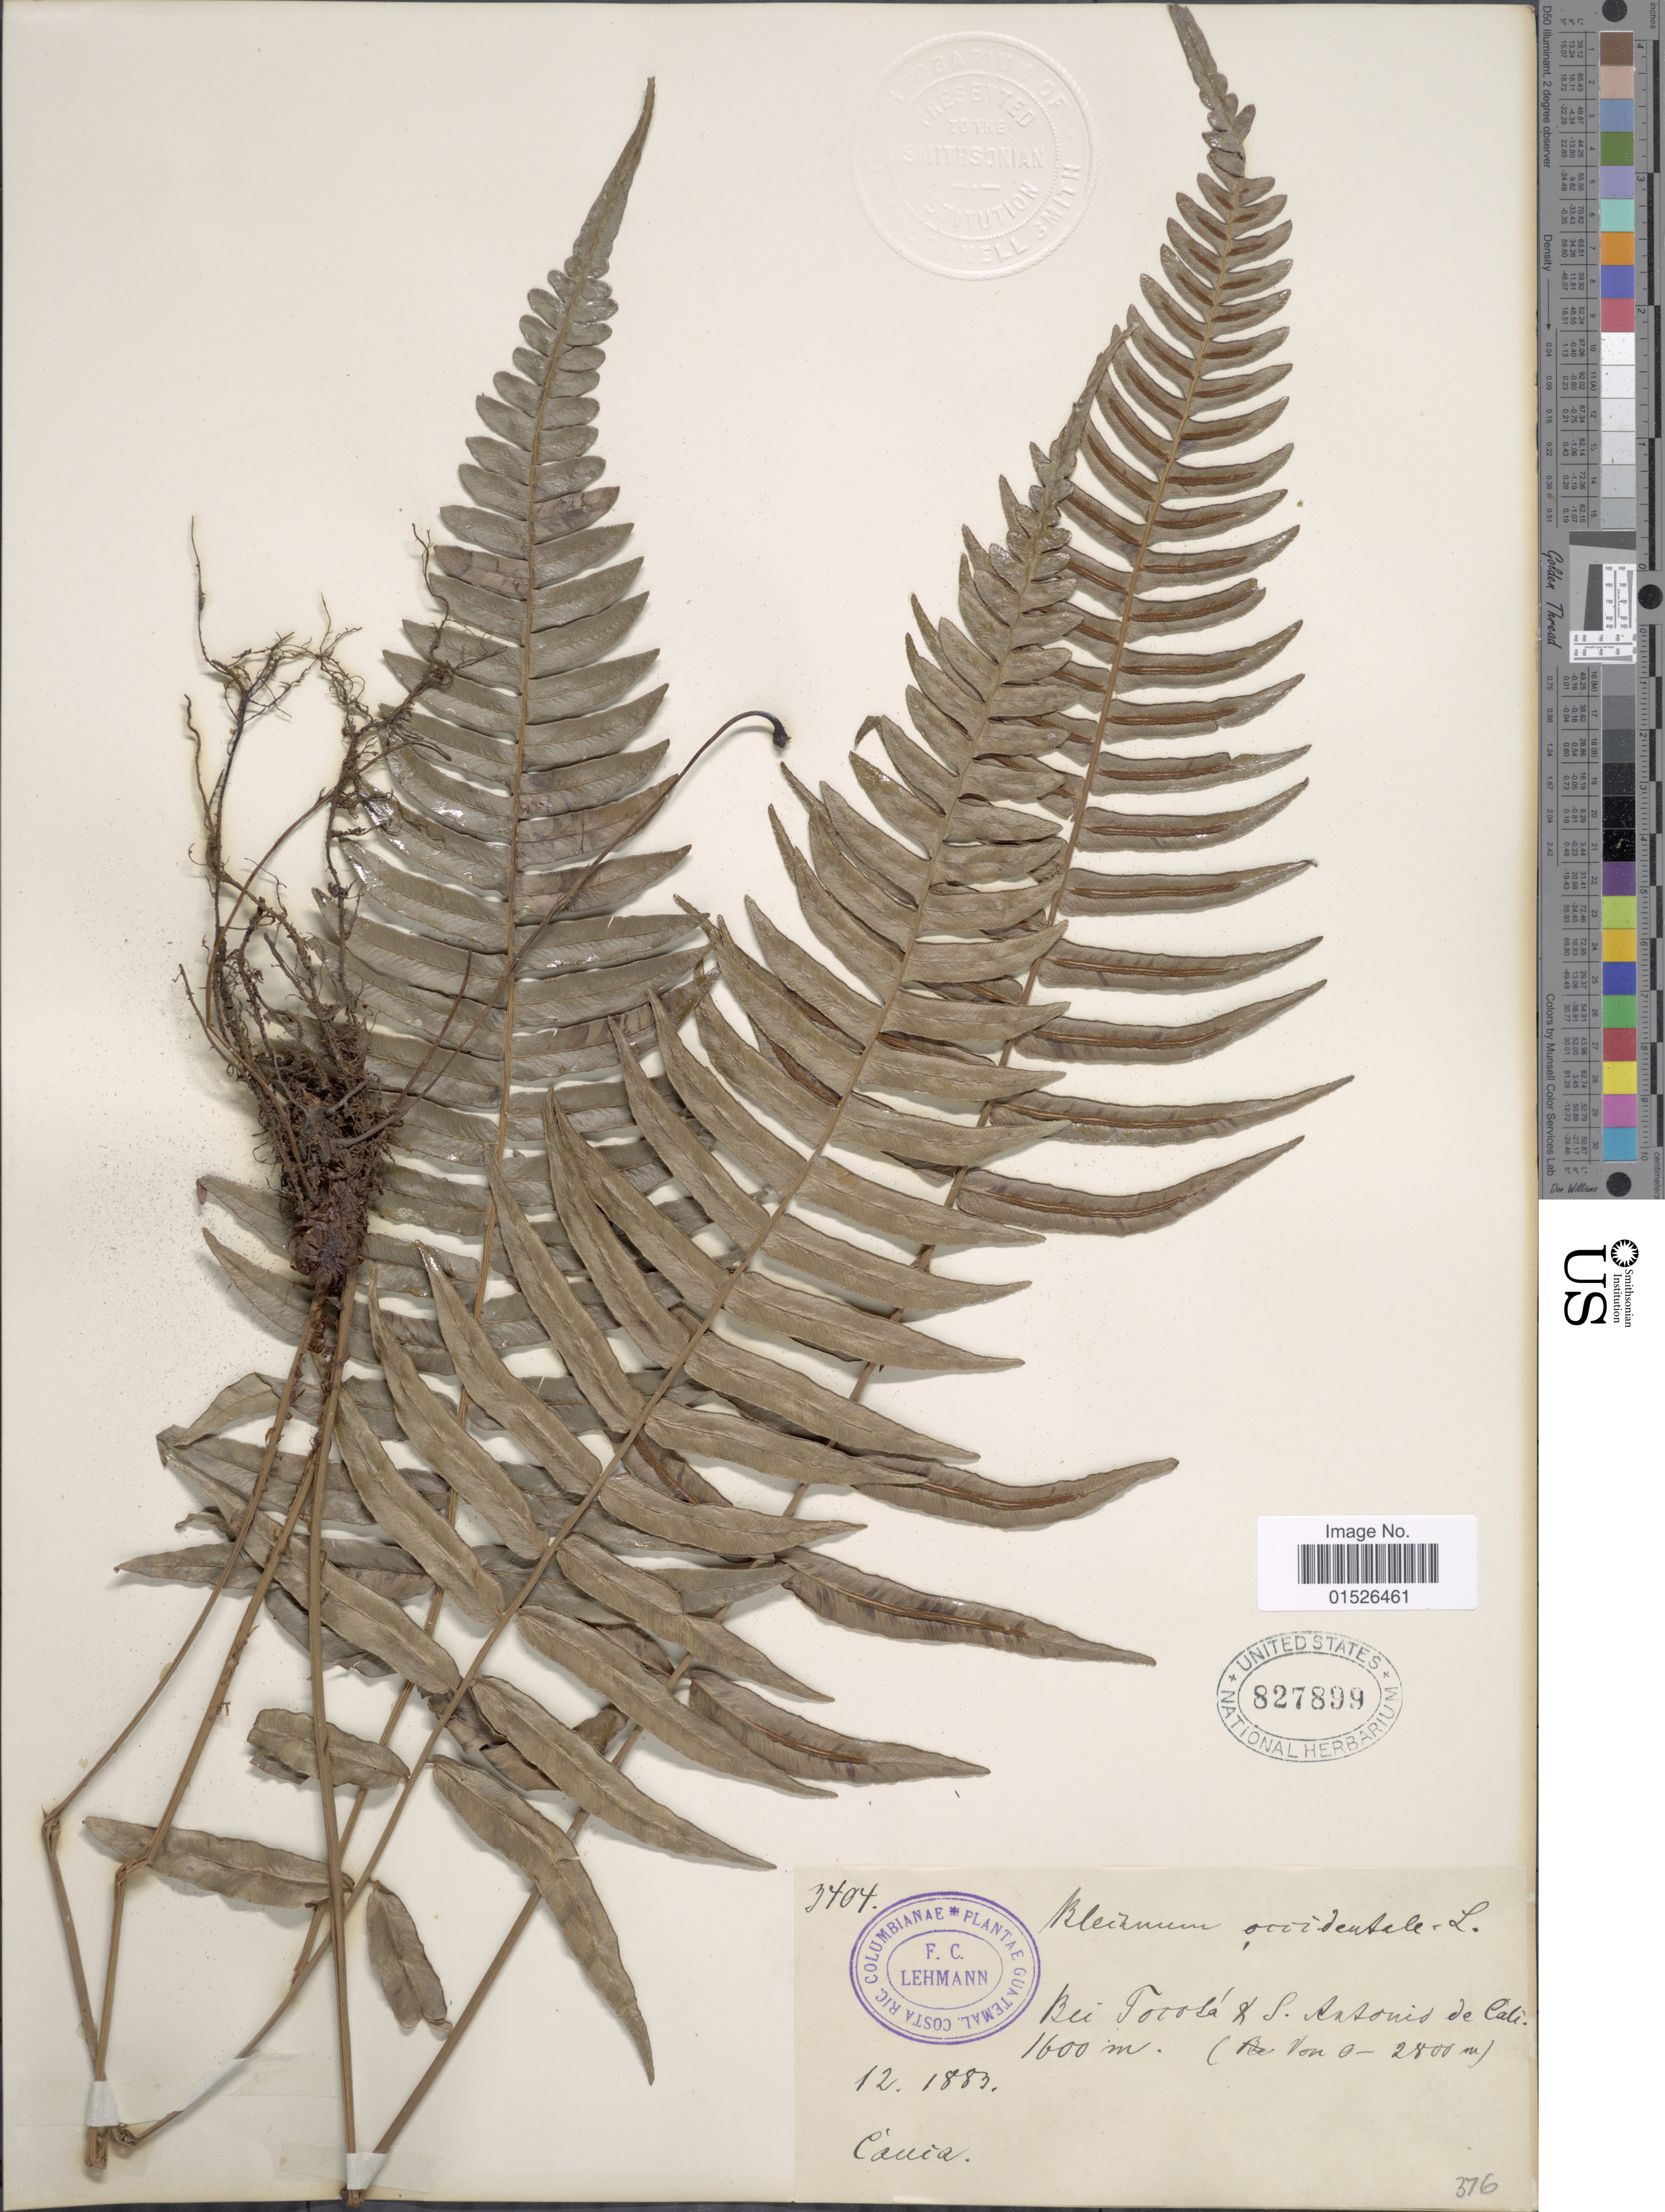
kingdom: Plantae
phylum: Tracheophyta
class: Polypodiopsida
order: Polypodiales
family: Blechnaceae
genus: Blechnum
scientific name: Blechnum occidentale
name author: L.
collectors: F. Lehman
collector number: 3404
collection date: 1883-12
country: Colombia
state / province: Cauca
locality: Bei Tocosa & S. Antonio de Cali., Cauca.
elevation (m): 1600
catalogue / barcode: US 827899